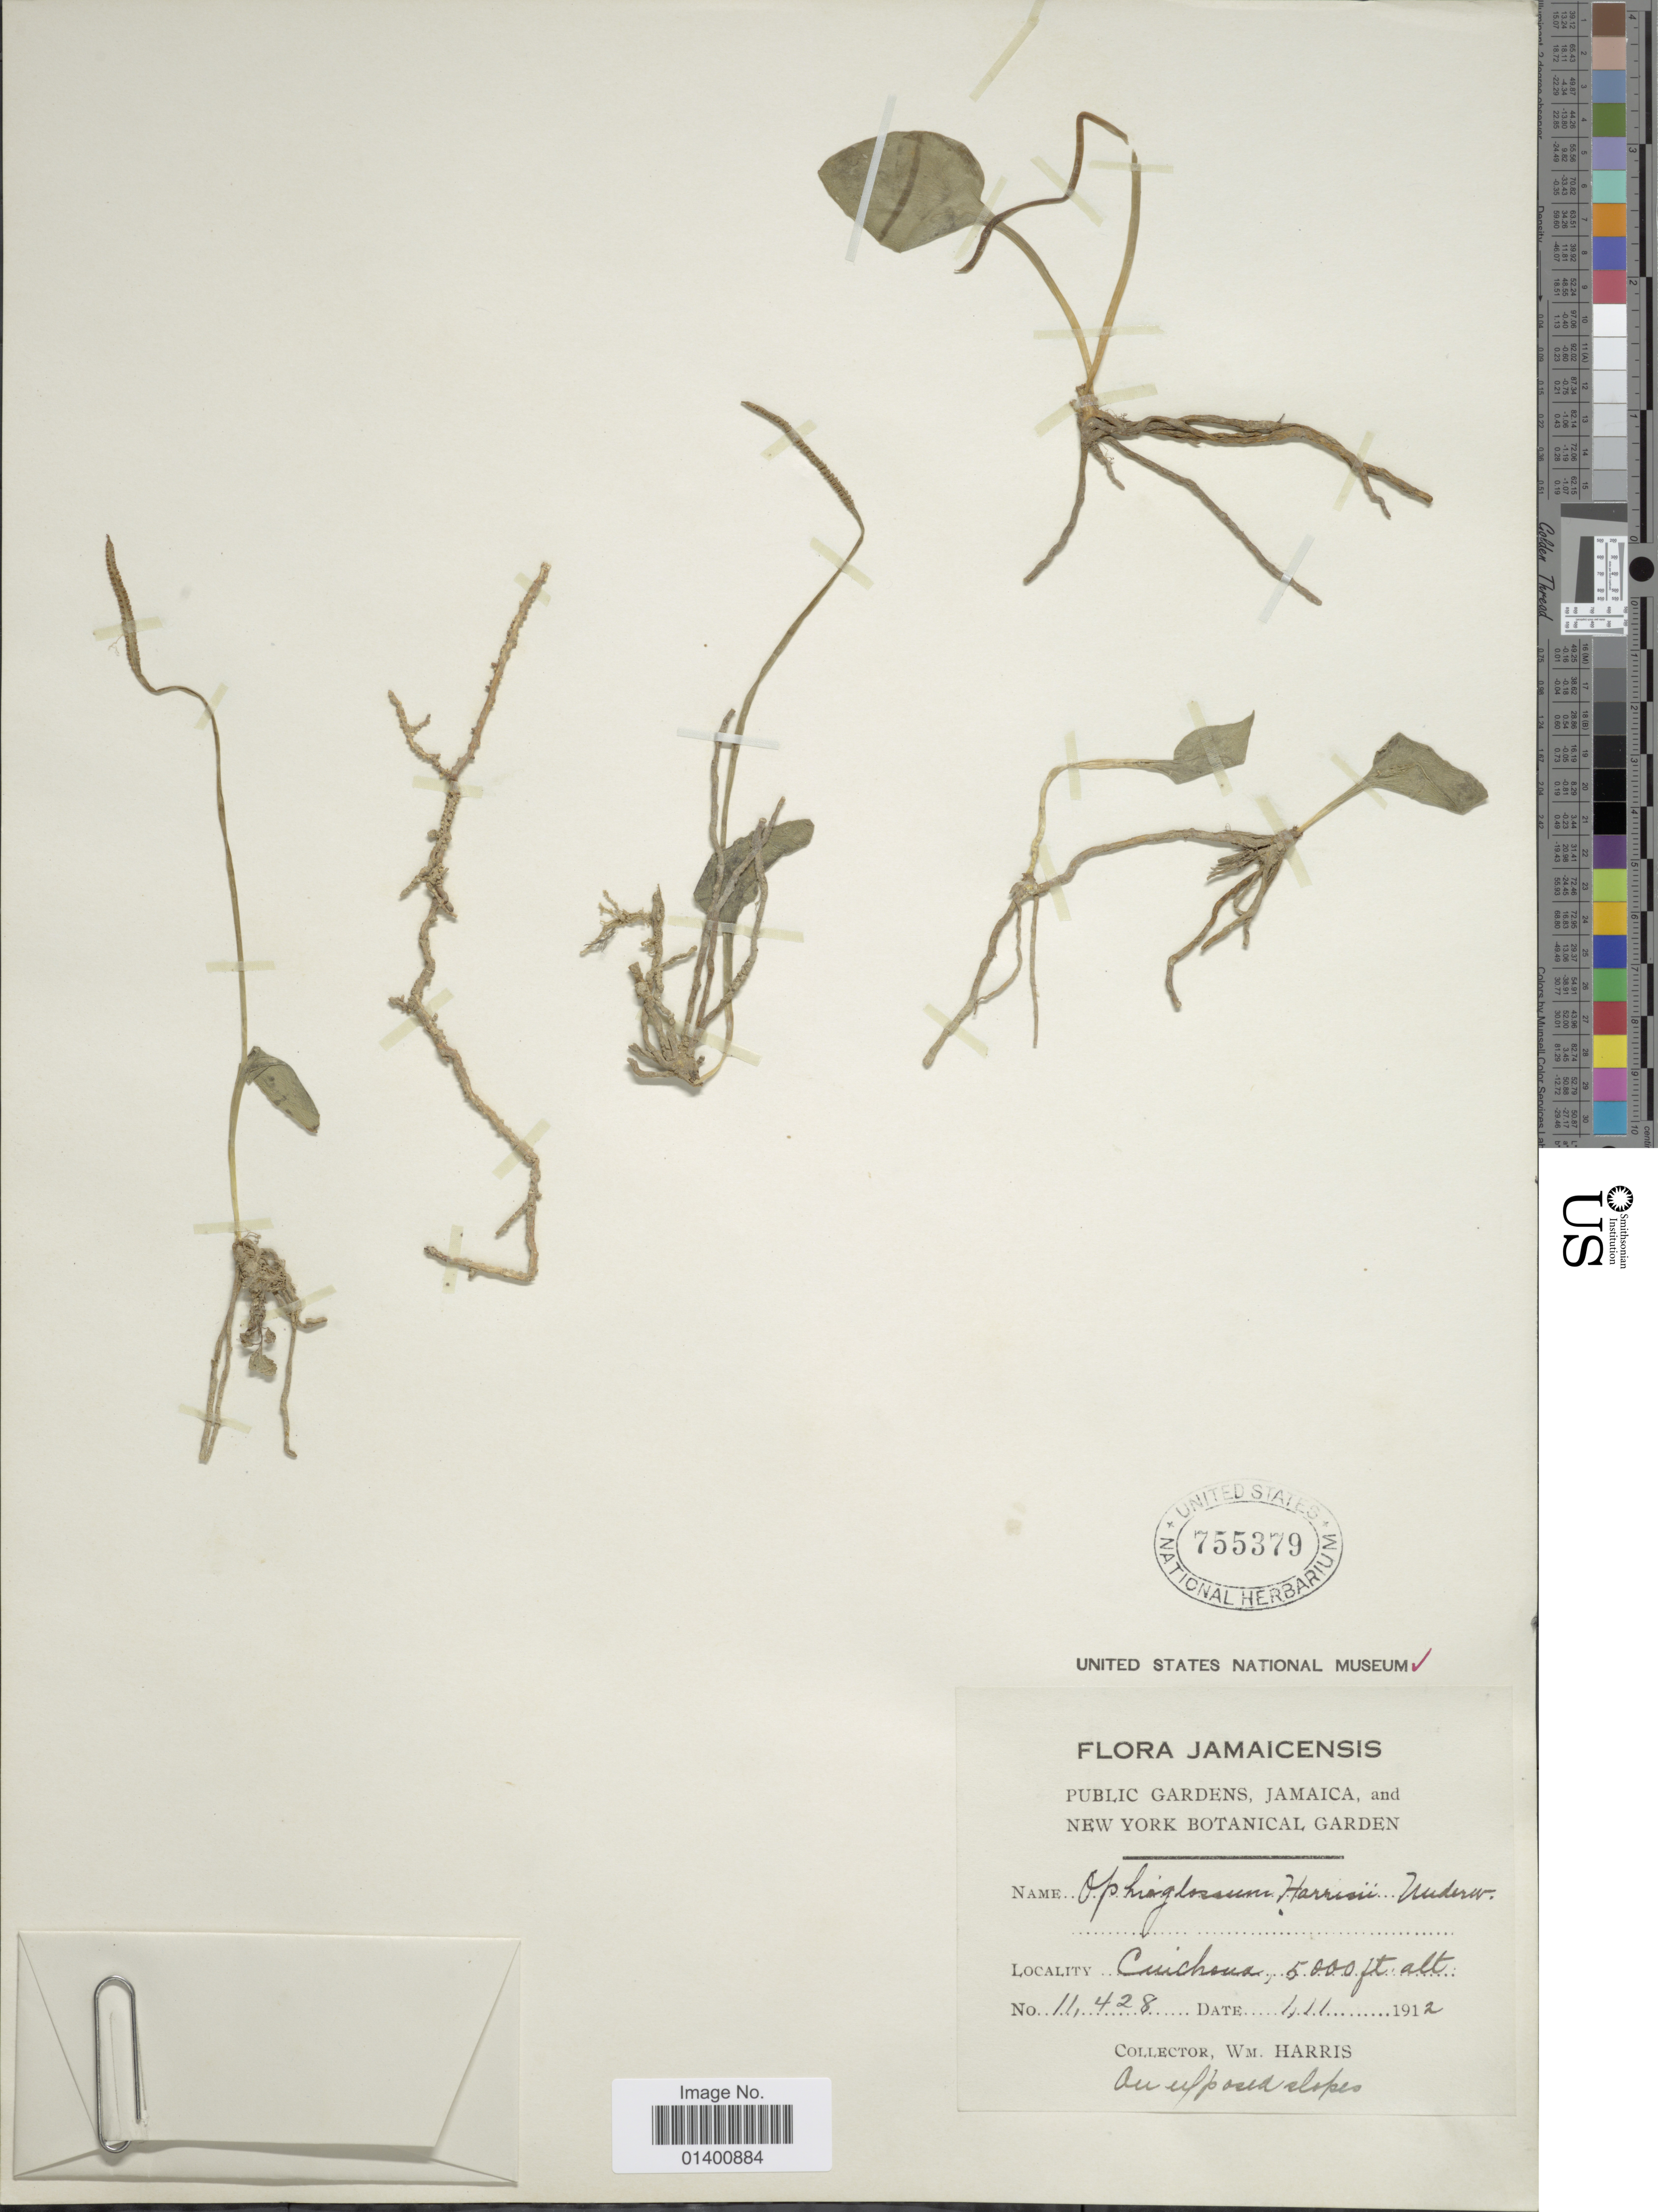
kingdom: Plantae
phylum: Tracheophyta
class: Polypodiopsida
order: Ophioglossales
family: Ophioglossaceae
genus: Ophioglossum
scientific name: Ophioglossum harrisii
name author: Underw.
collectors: W. H. Harris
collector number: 11428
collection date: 1912-11-01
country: Jamaica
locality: Cinchona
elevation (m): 1524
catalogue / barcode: US 755379